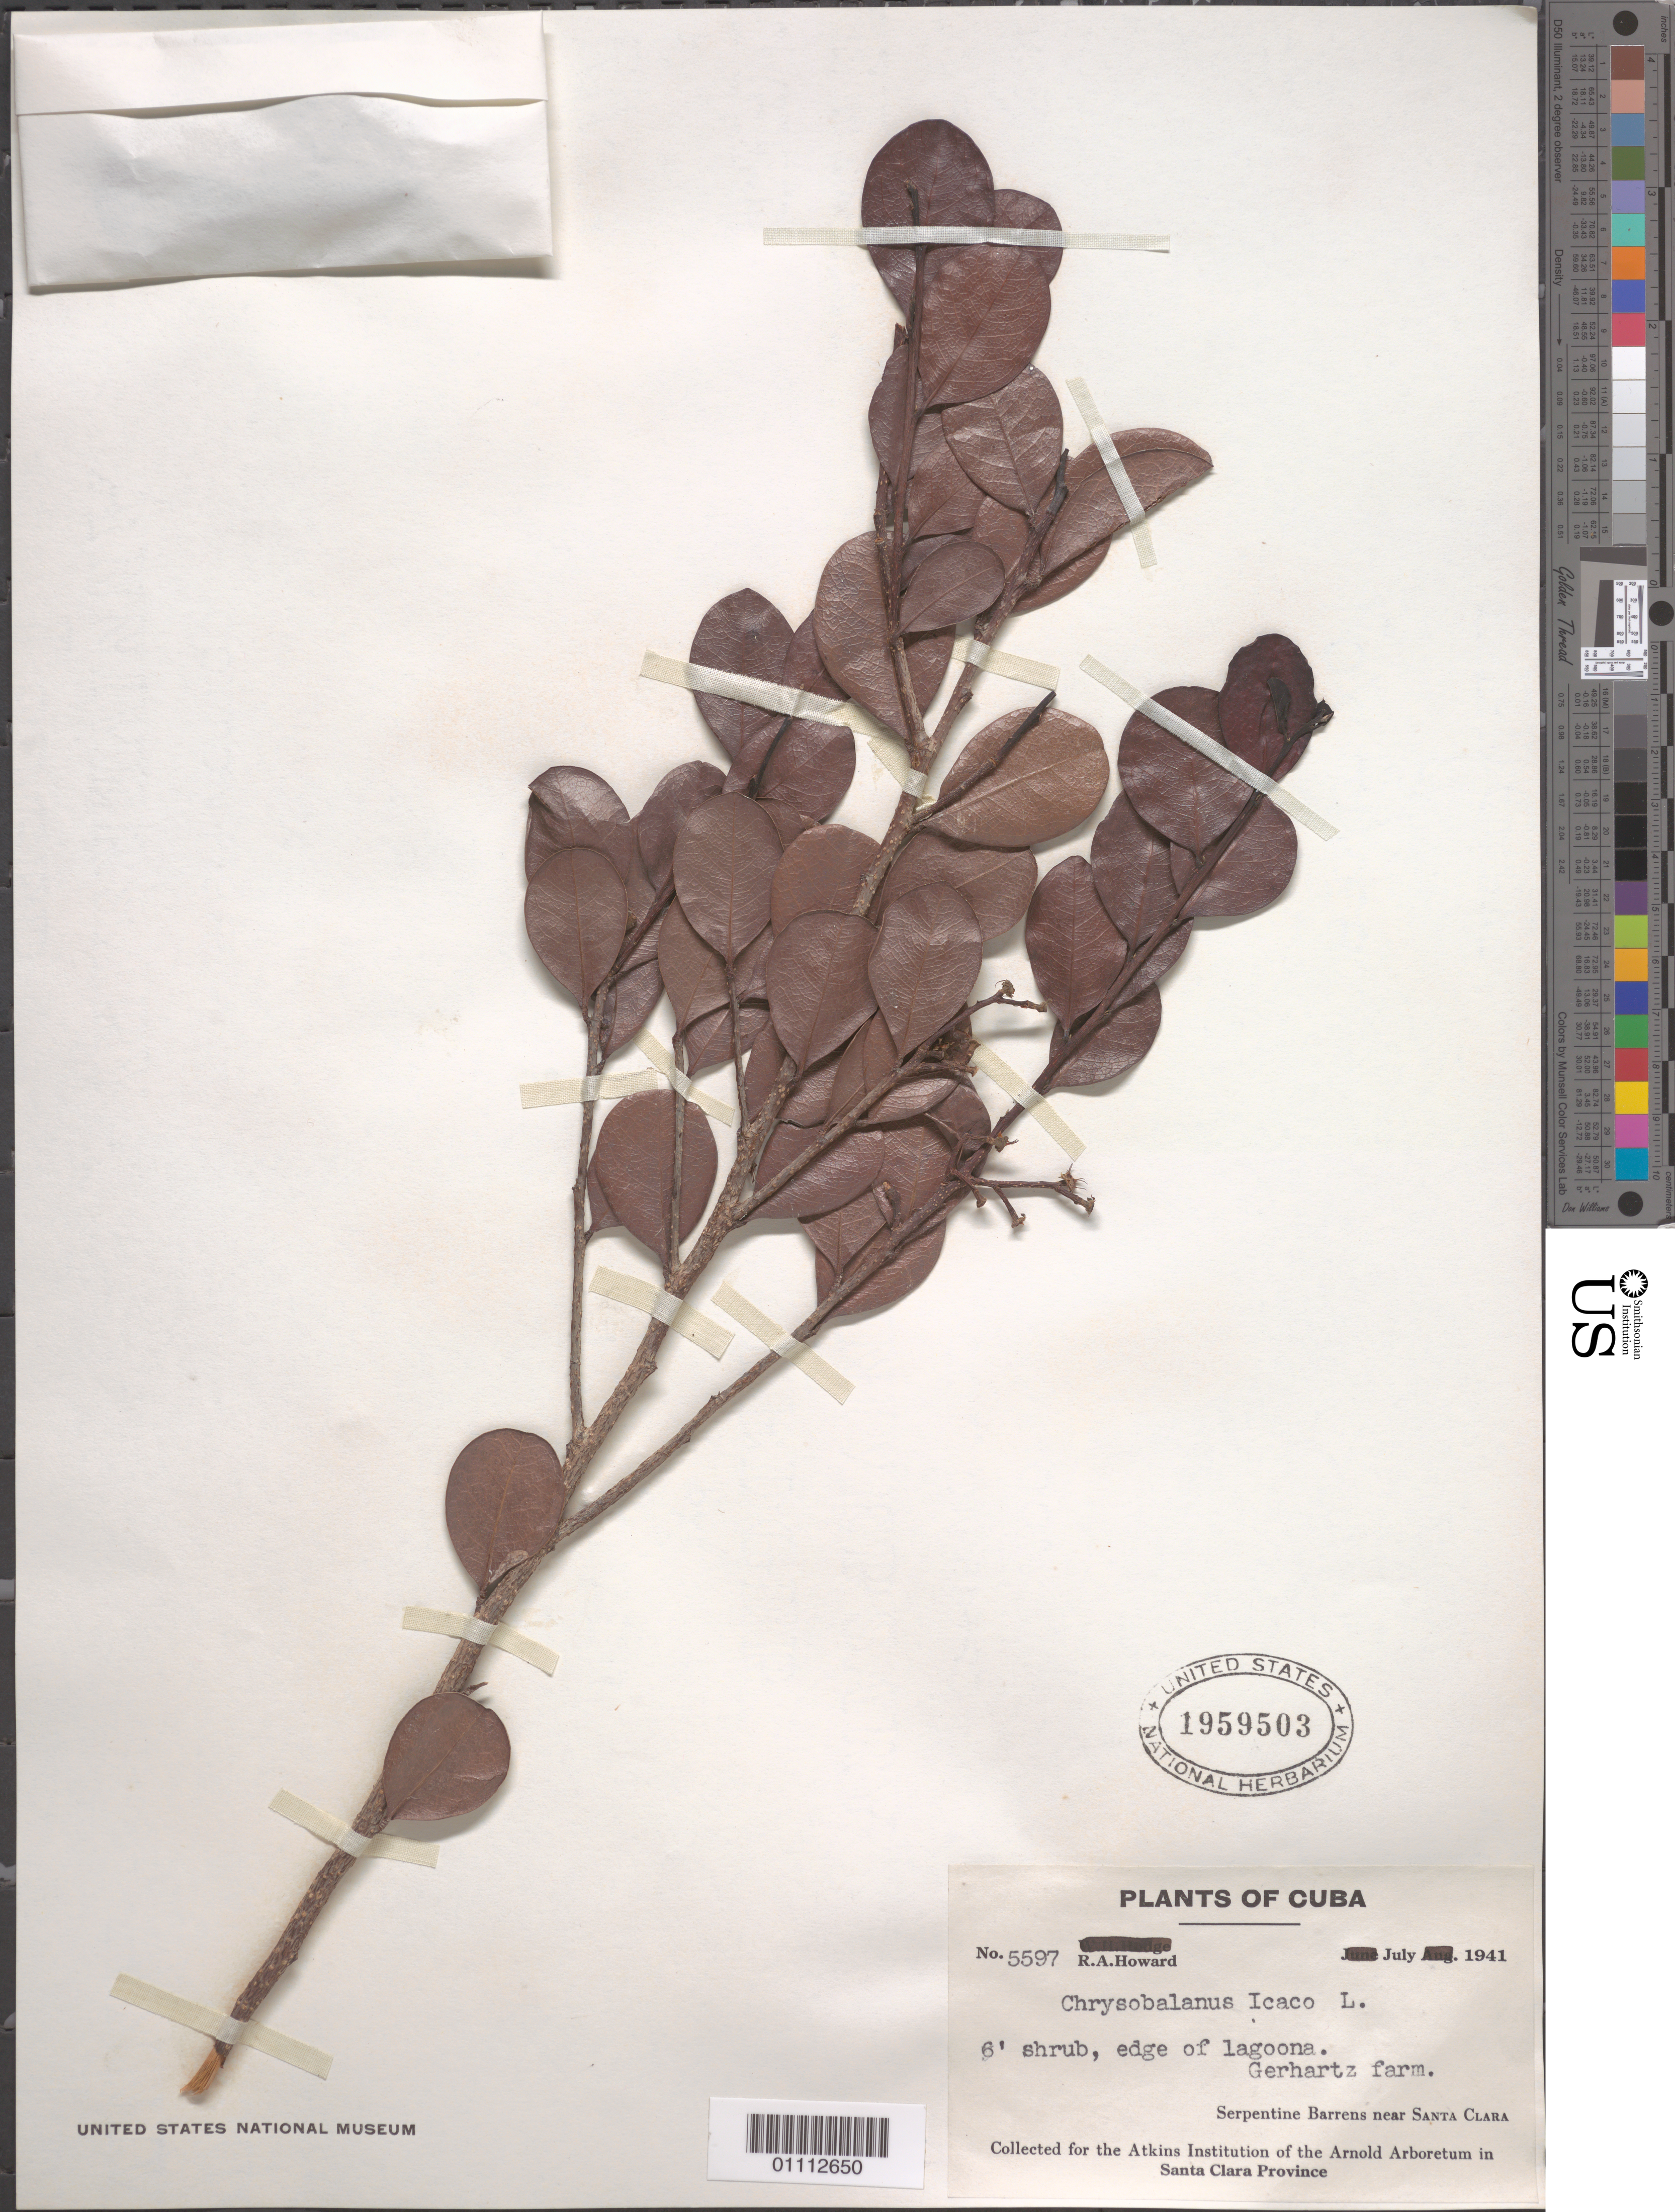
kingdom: Plantae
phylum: Tracheophyta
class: Magnoliopsida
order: Malpighiales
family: Chrysobalanaceae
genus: Chrysobalanus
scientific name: Chrysobalanus icaco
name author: L.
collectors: R. A. Howard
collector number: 5597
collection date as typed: Jul 1941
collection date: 1941-07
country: Cuba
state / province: Villa Clara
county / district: Santa Clara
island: Cuba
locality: Edge of Lagoona, Gerhartz Farm, Serpentine Carrens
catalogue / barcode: US 1959503